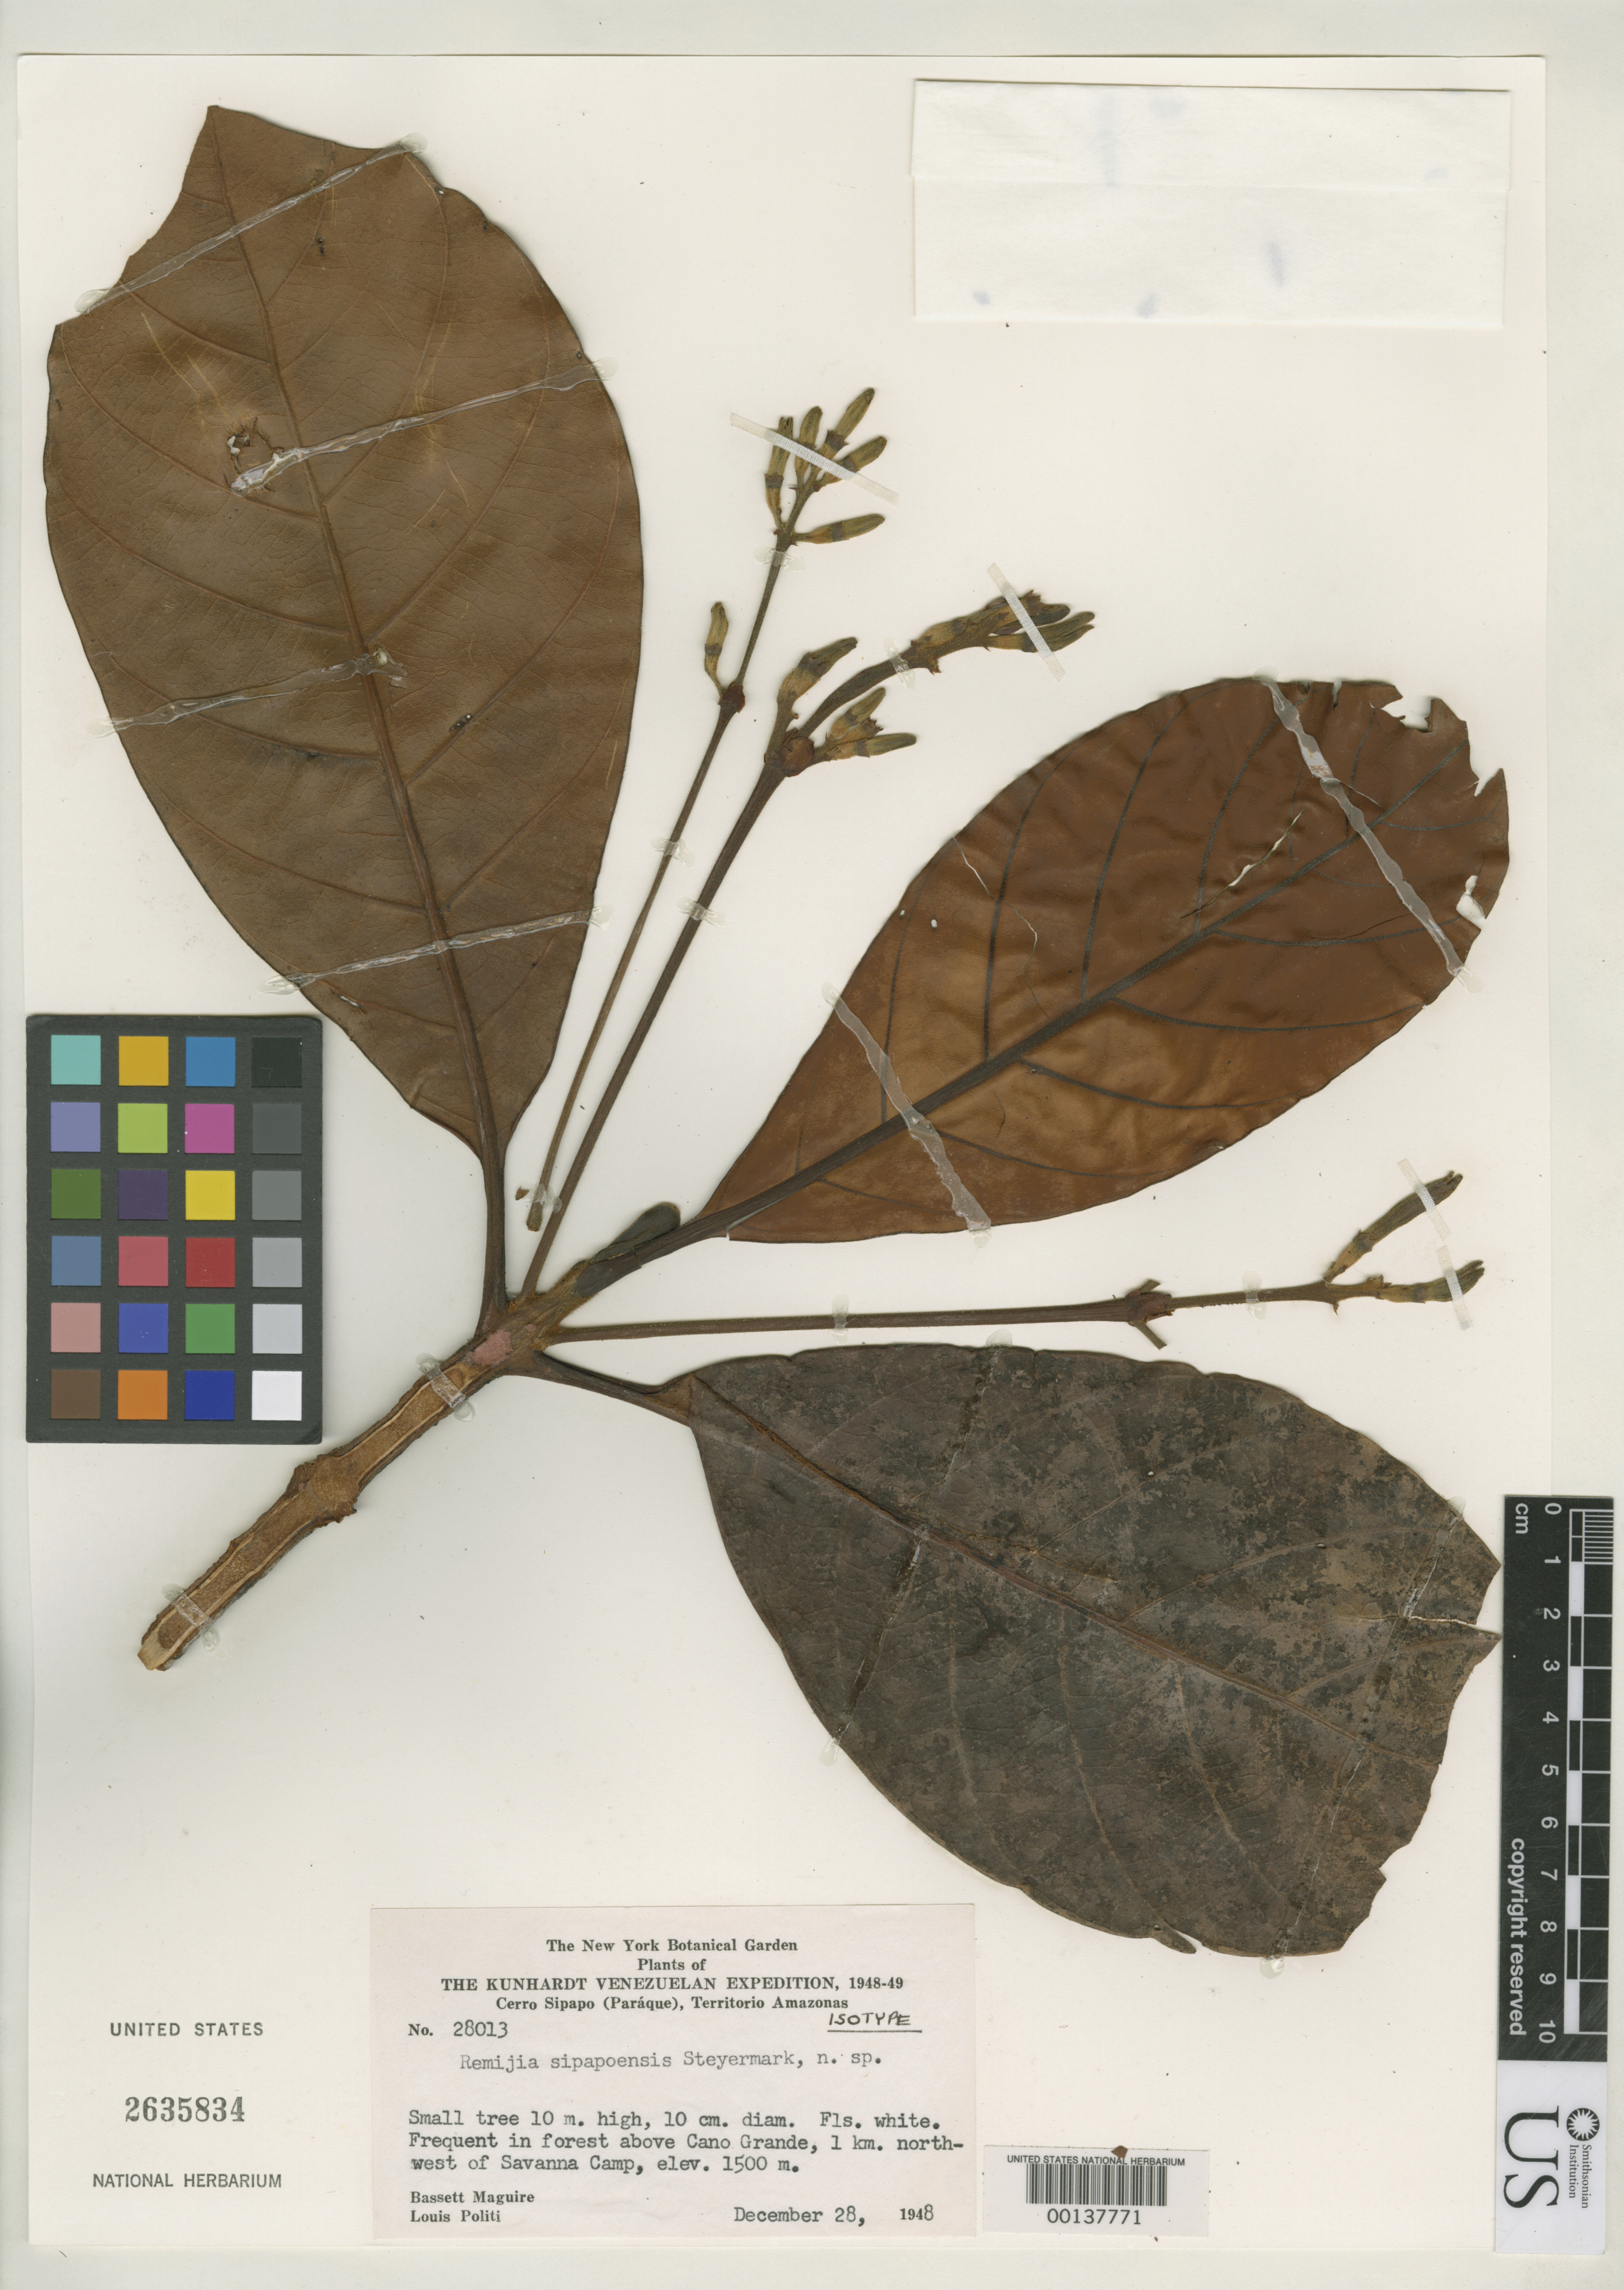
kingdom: Plantae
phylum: Tracheophyta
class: Magnoliopsida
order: Gentianales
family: Rubiaceae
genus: Remijia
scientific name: Remijia sipapoensis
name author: Steyerm.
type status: Isotype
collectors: B. Maguire & L. Politi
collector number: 28013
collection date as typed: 28 Dec 1948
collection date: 1948-12-28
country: Venezuela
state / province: Amazonas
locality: Cerro Sipapo (Paraque), 1 km. NW of savanna camp.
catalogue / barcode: US 2635834